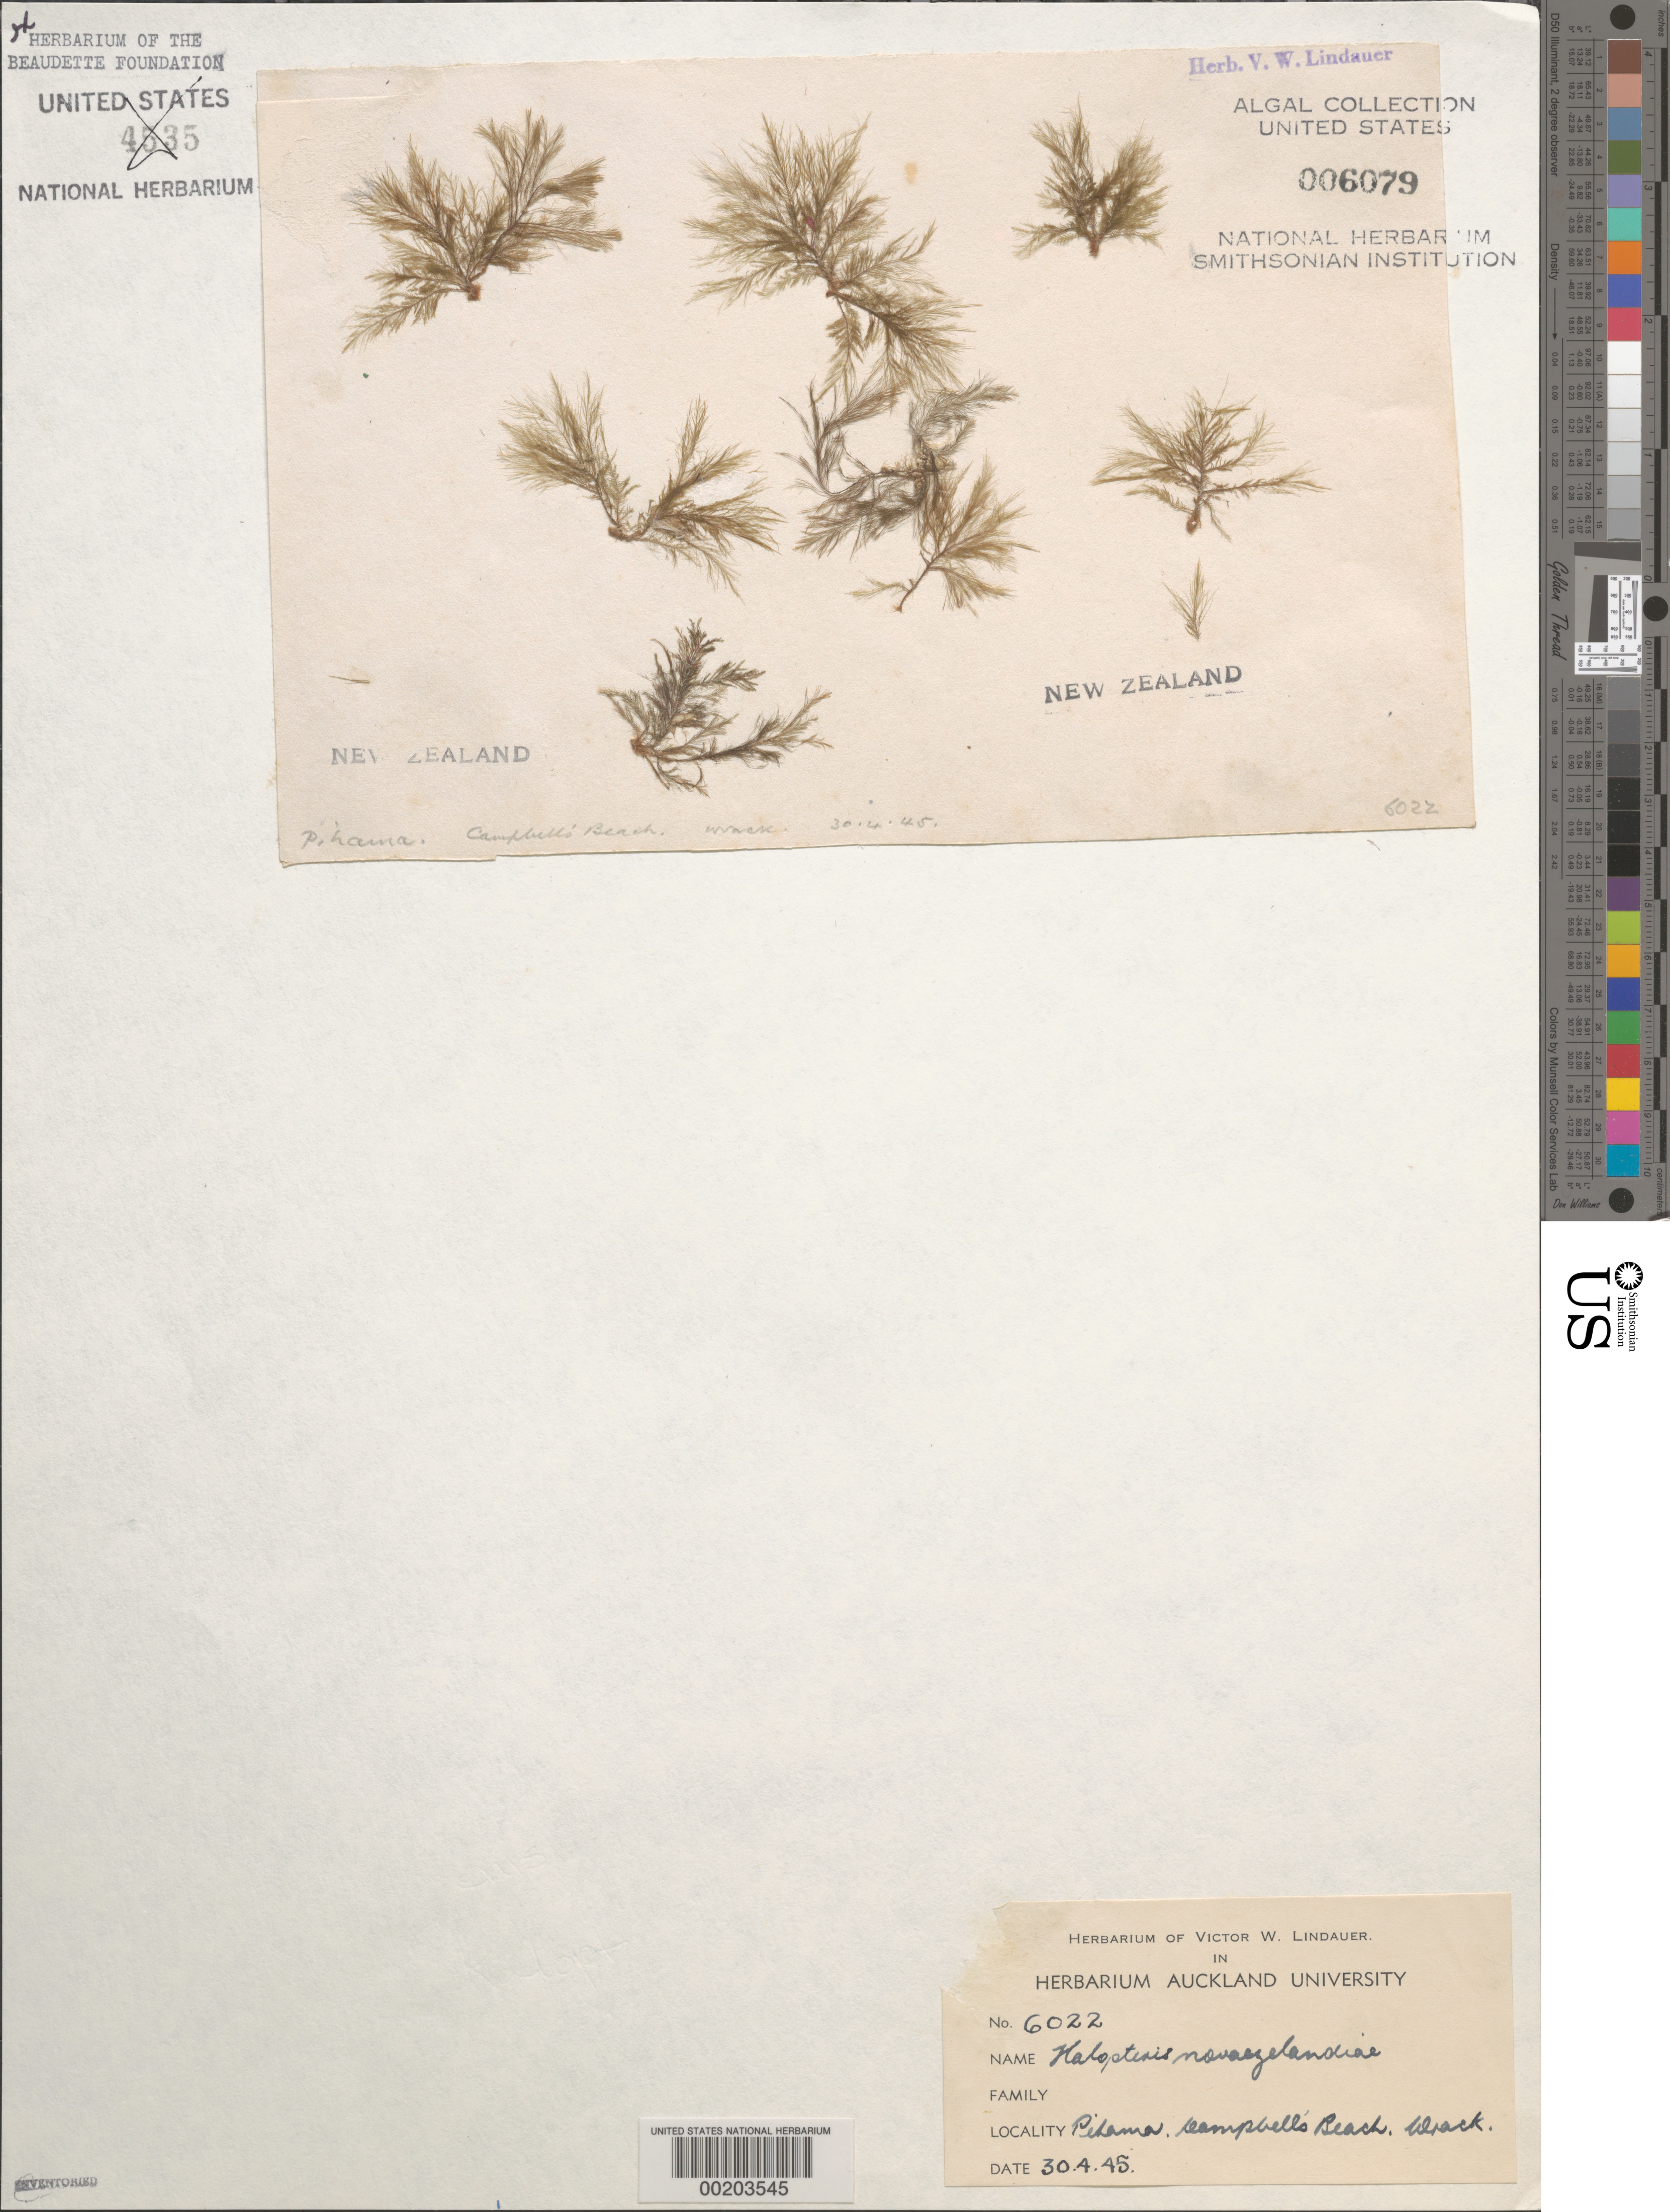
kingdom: Chromista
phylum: Ochrophyta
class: Phaeophyceae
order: Sphacelariales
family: Stypocaulaceae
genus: Halopteris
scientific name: Halopteris novae-zelandiae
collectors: V. Lindauer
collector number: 6022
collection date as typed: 30 Apr 1945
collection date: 1945-04-30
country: New Zealand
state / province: Taranaki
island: North Island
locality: Pihama, Campbell's Beach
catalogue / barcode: US 6079